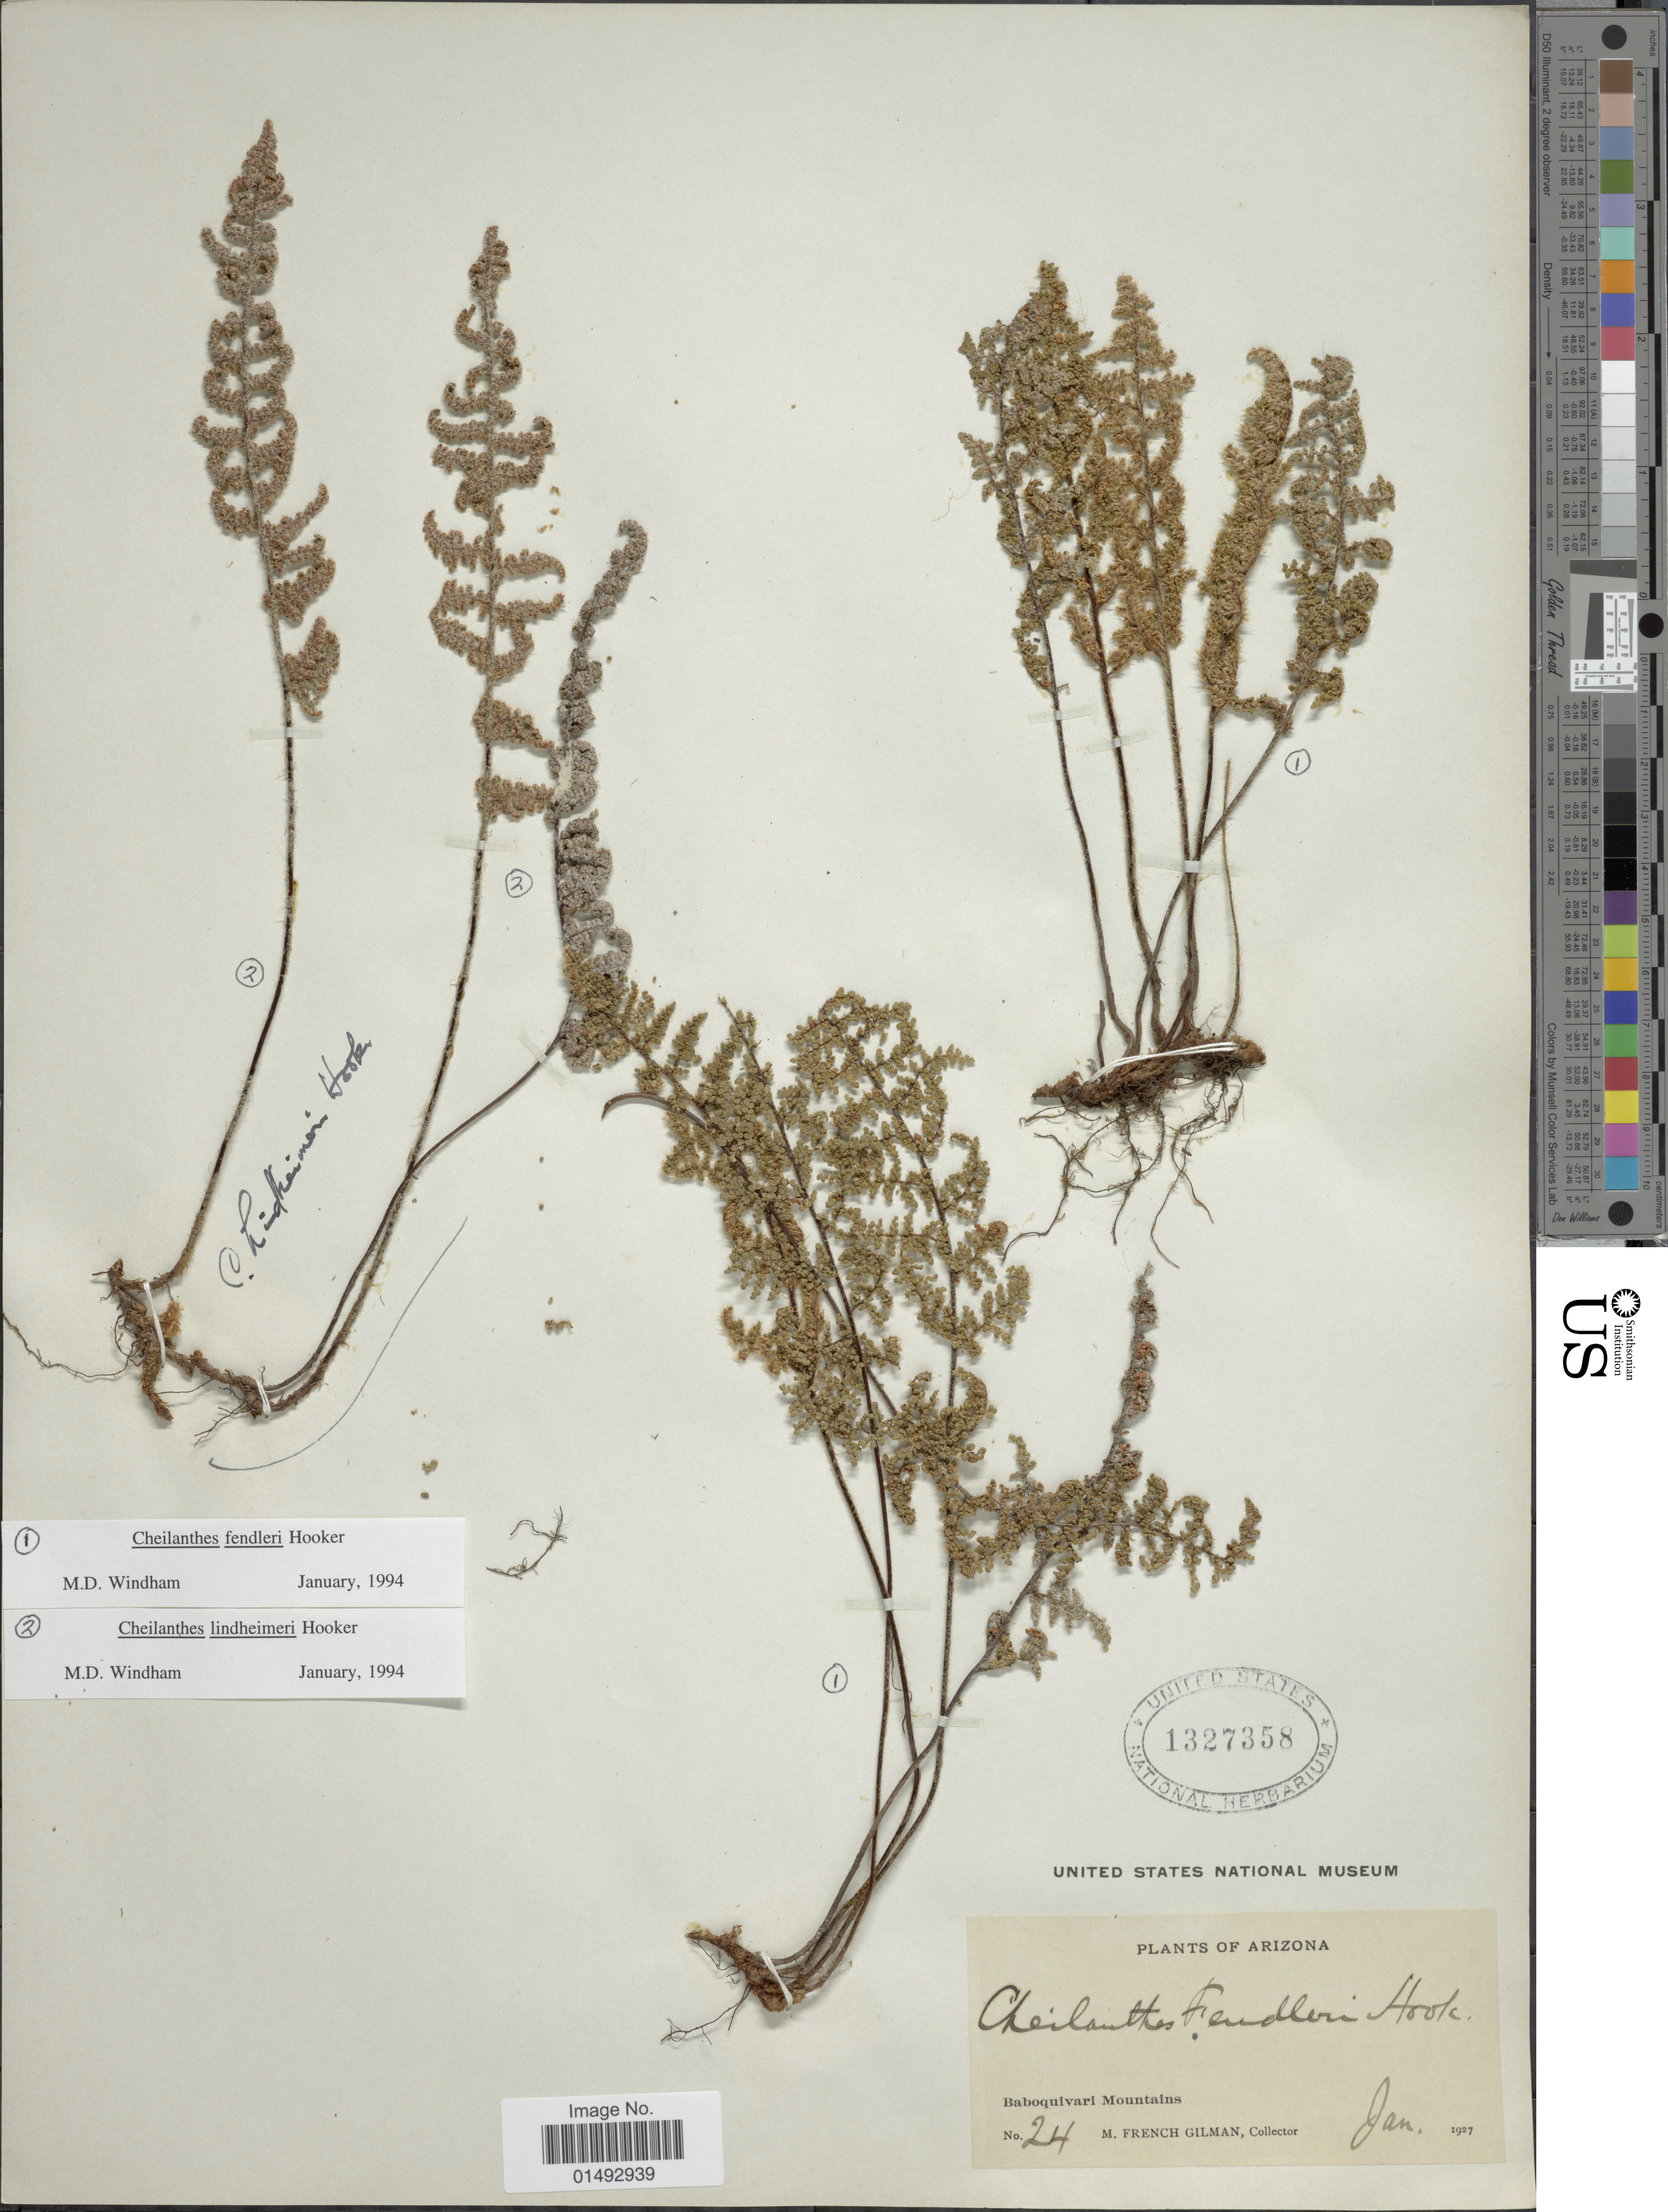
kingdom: Plantae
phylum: Tracheophyta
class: Polypodiopsida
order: Polypodiales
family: Pteridaceae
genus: Myriopteris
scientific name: Myriopteris fendleri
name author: (Hook.) E. Fourn.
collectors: M. F. Gilman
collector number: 24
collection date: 1927-01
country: United States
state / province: Arizona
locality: Baboquivari Mountains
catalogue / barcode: US 1327358